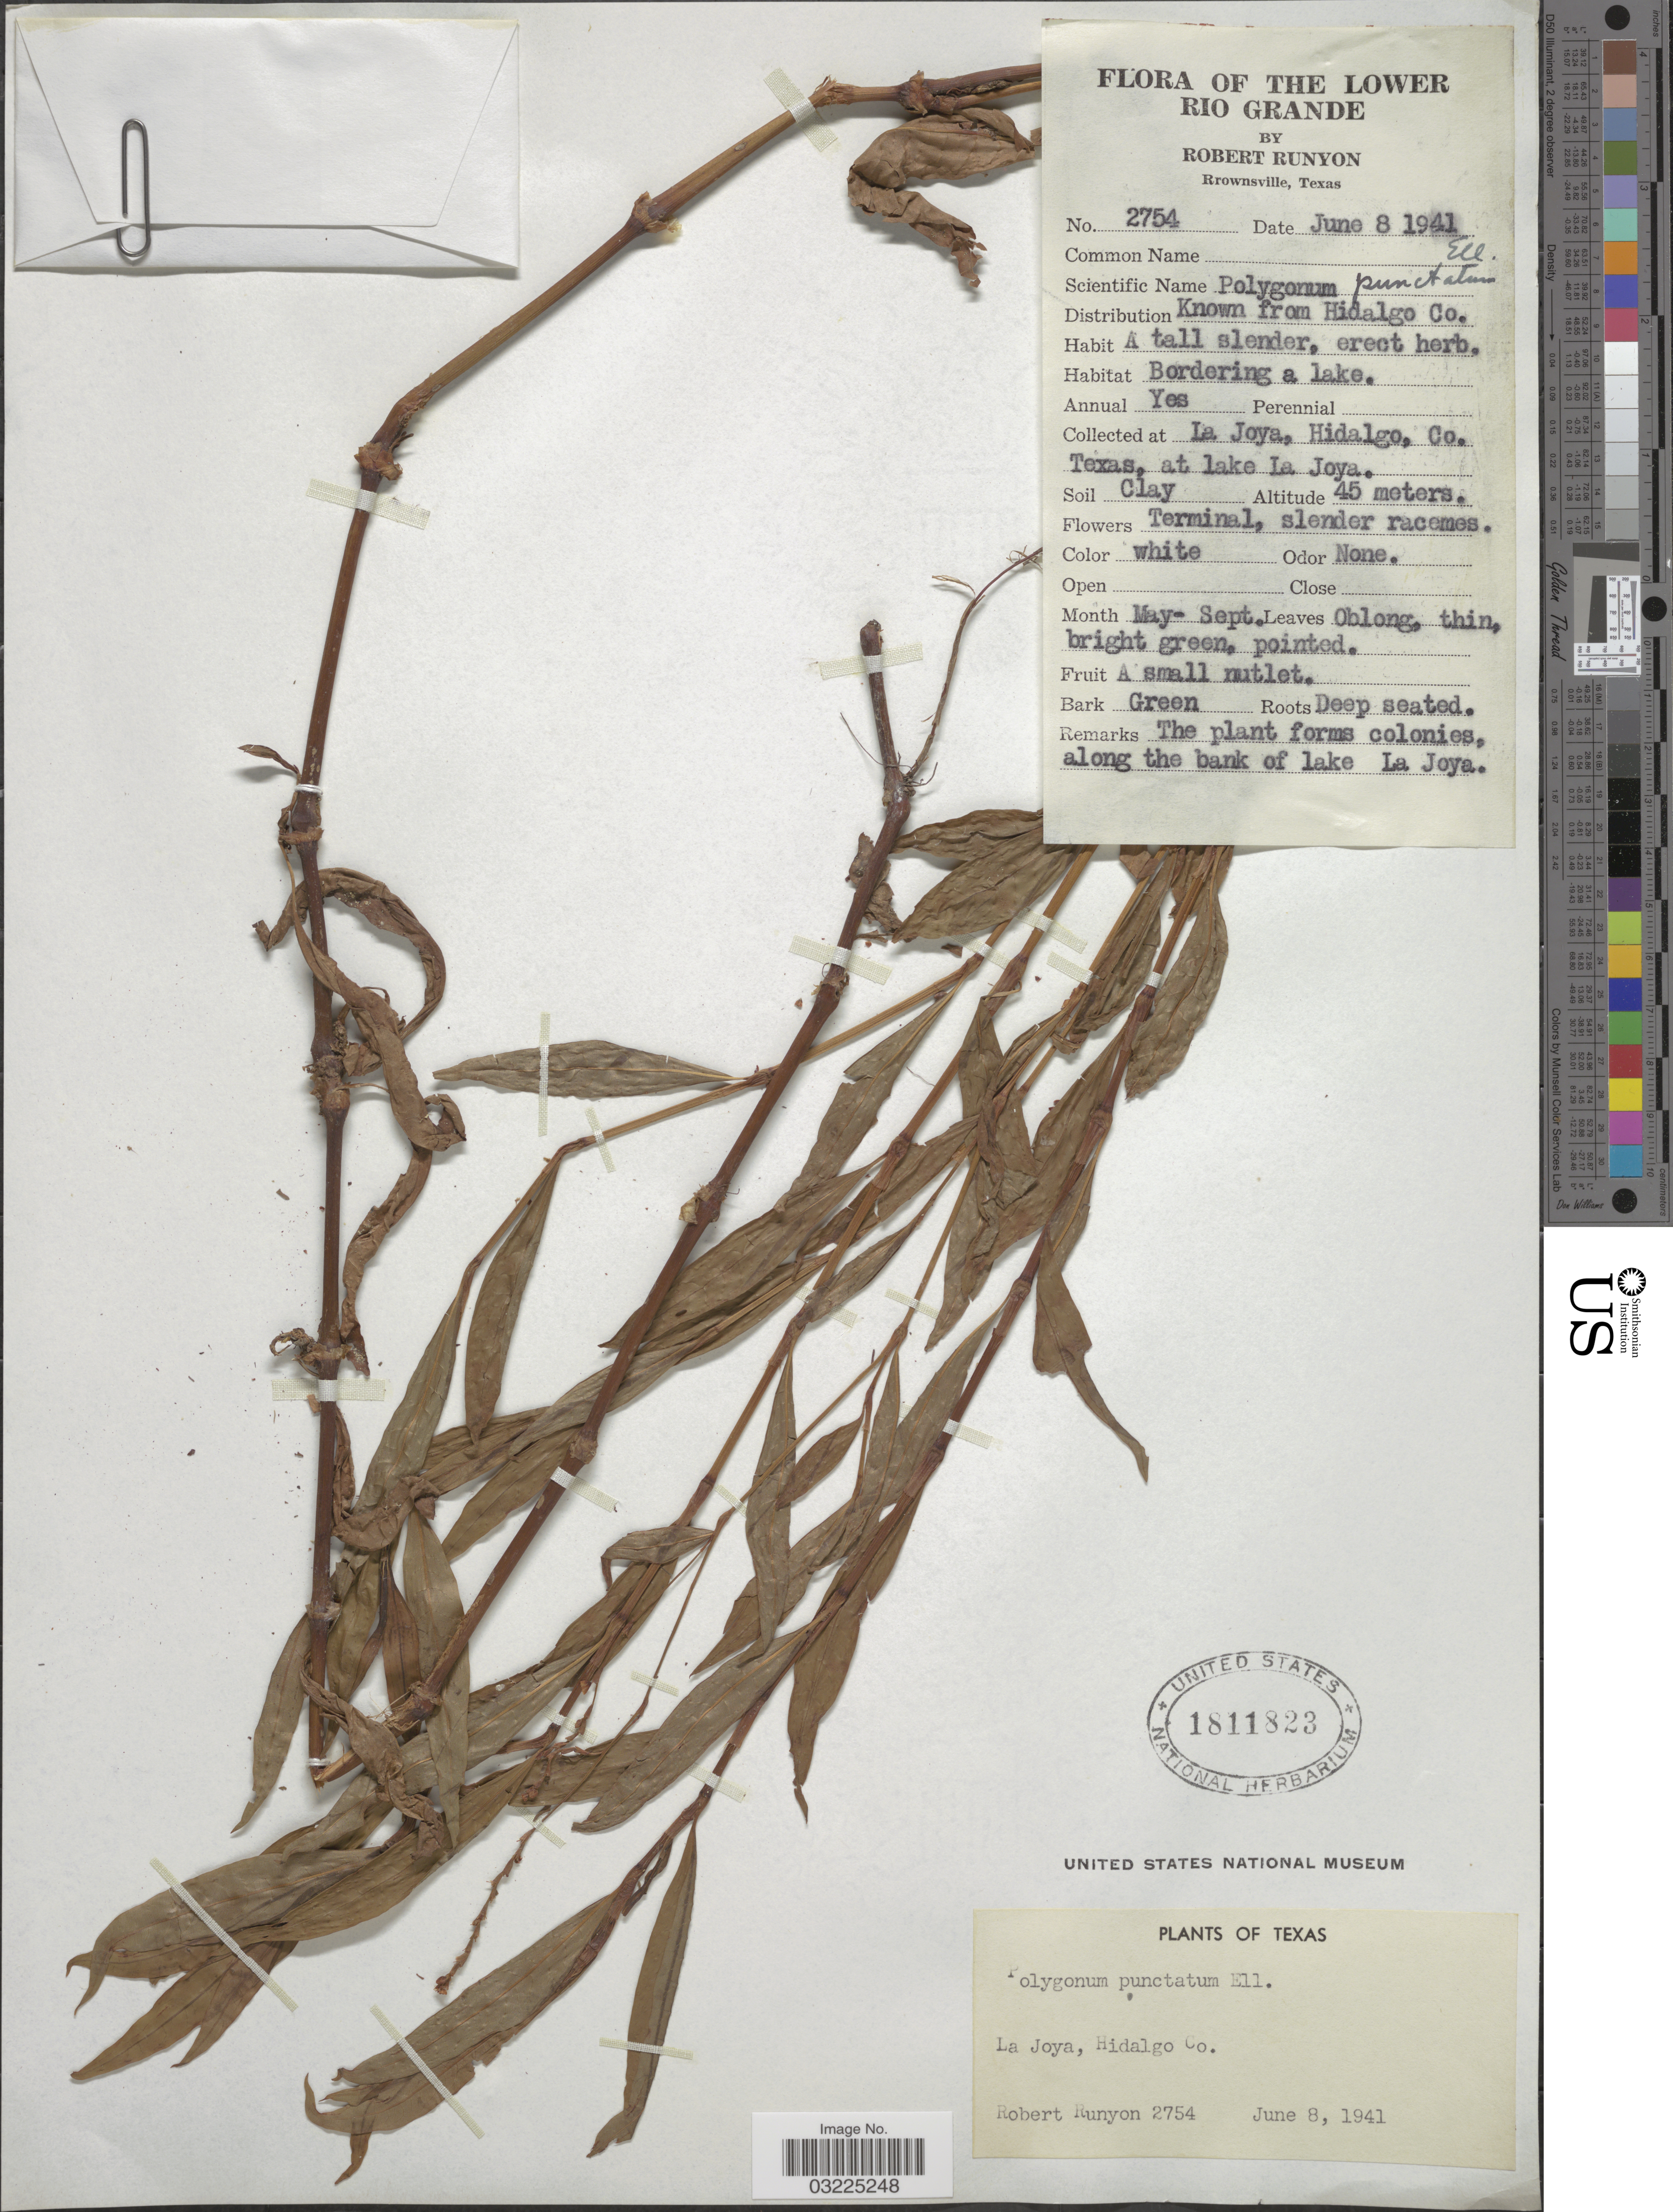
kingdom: Plantae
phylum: Tracheophyta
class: Magnoliopsida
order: Caryophyllales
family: Polygonaceae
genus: Persicaria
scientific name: Persicaria punctata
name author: (Elliott) Small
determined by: Atha, D. E.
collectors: R. Runyon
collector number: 2754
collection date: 1941-06-08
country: United States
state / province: Texas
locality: La Joya, Hidalgo Co. Texas, at lake La Joya.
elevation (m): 45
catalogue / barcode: US 1811823